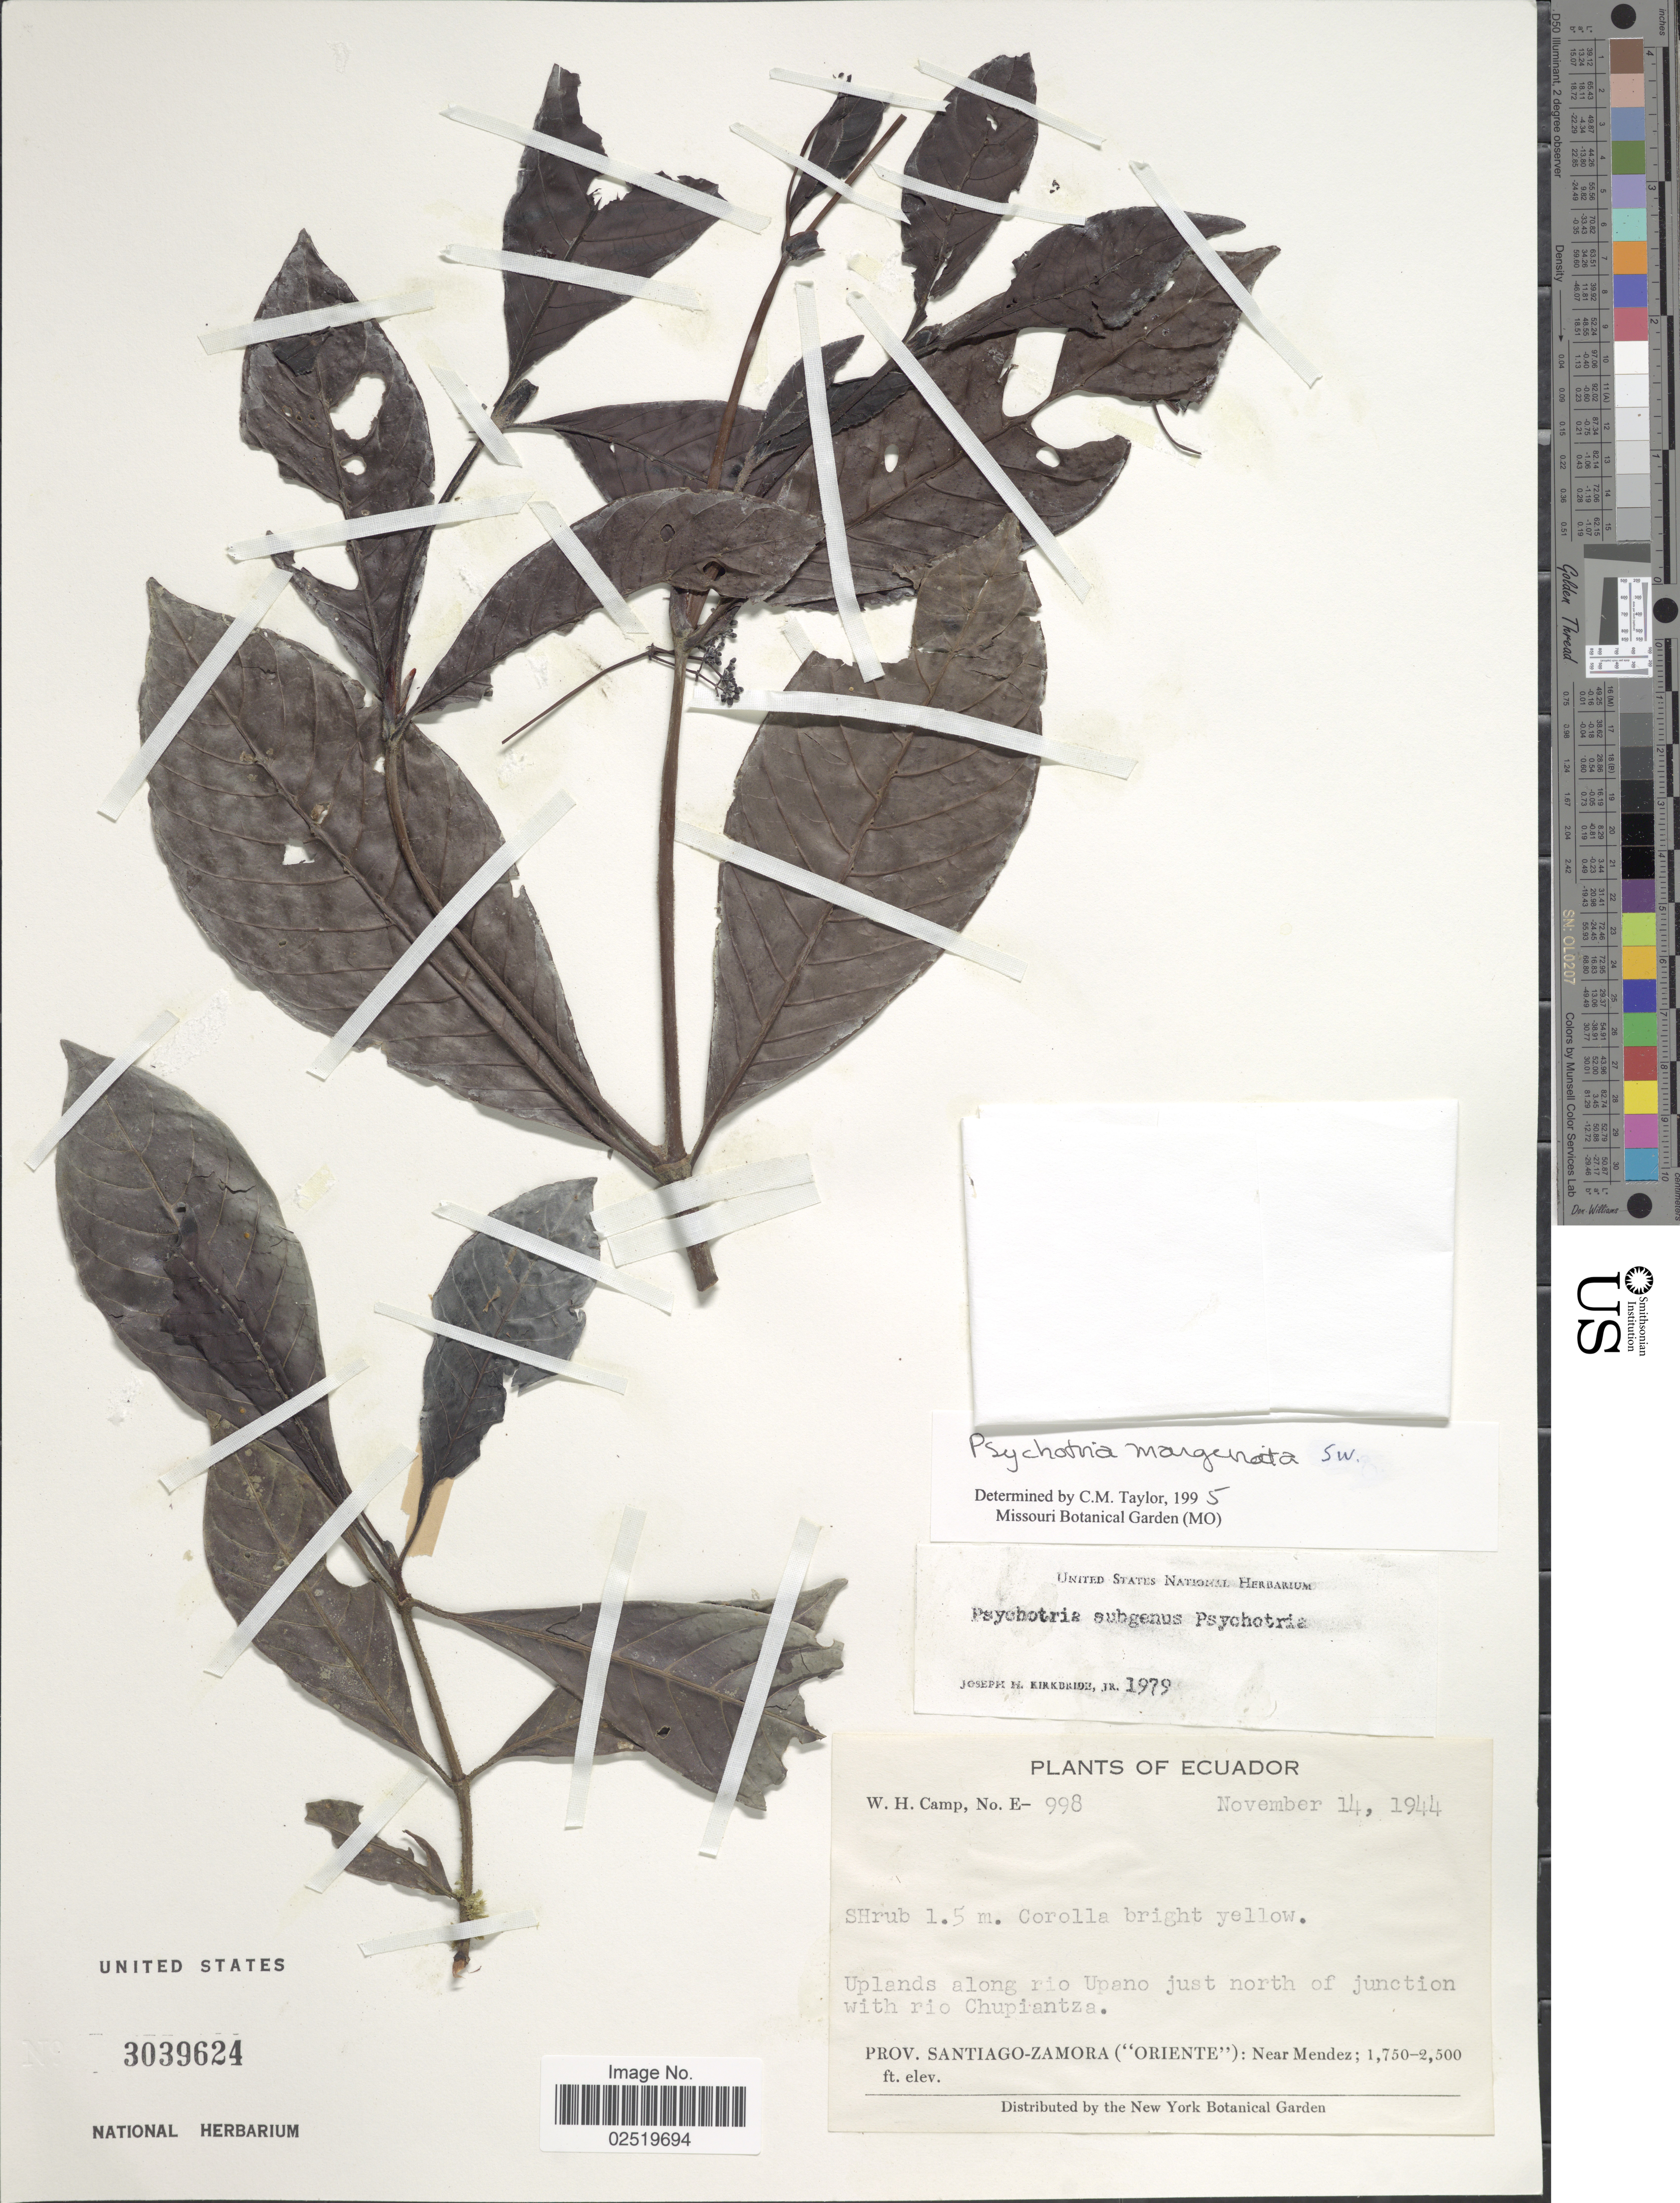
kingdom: Plantae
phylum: Tracheophyta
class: Magnoliopsida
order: Gentianales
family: Rubiaceae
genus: Psychotria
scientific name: Psychotria marginata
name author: Sw.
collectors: W. H. Camp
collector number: E-998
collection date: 1944-11-14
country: Ecuador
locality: Uplands along rio Upano just north of junction with rio Chupiantza, Prov. Santiago-Zamora ("Oriente"): Near Mendez.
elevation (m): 533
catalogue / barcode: US 3039624